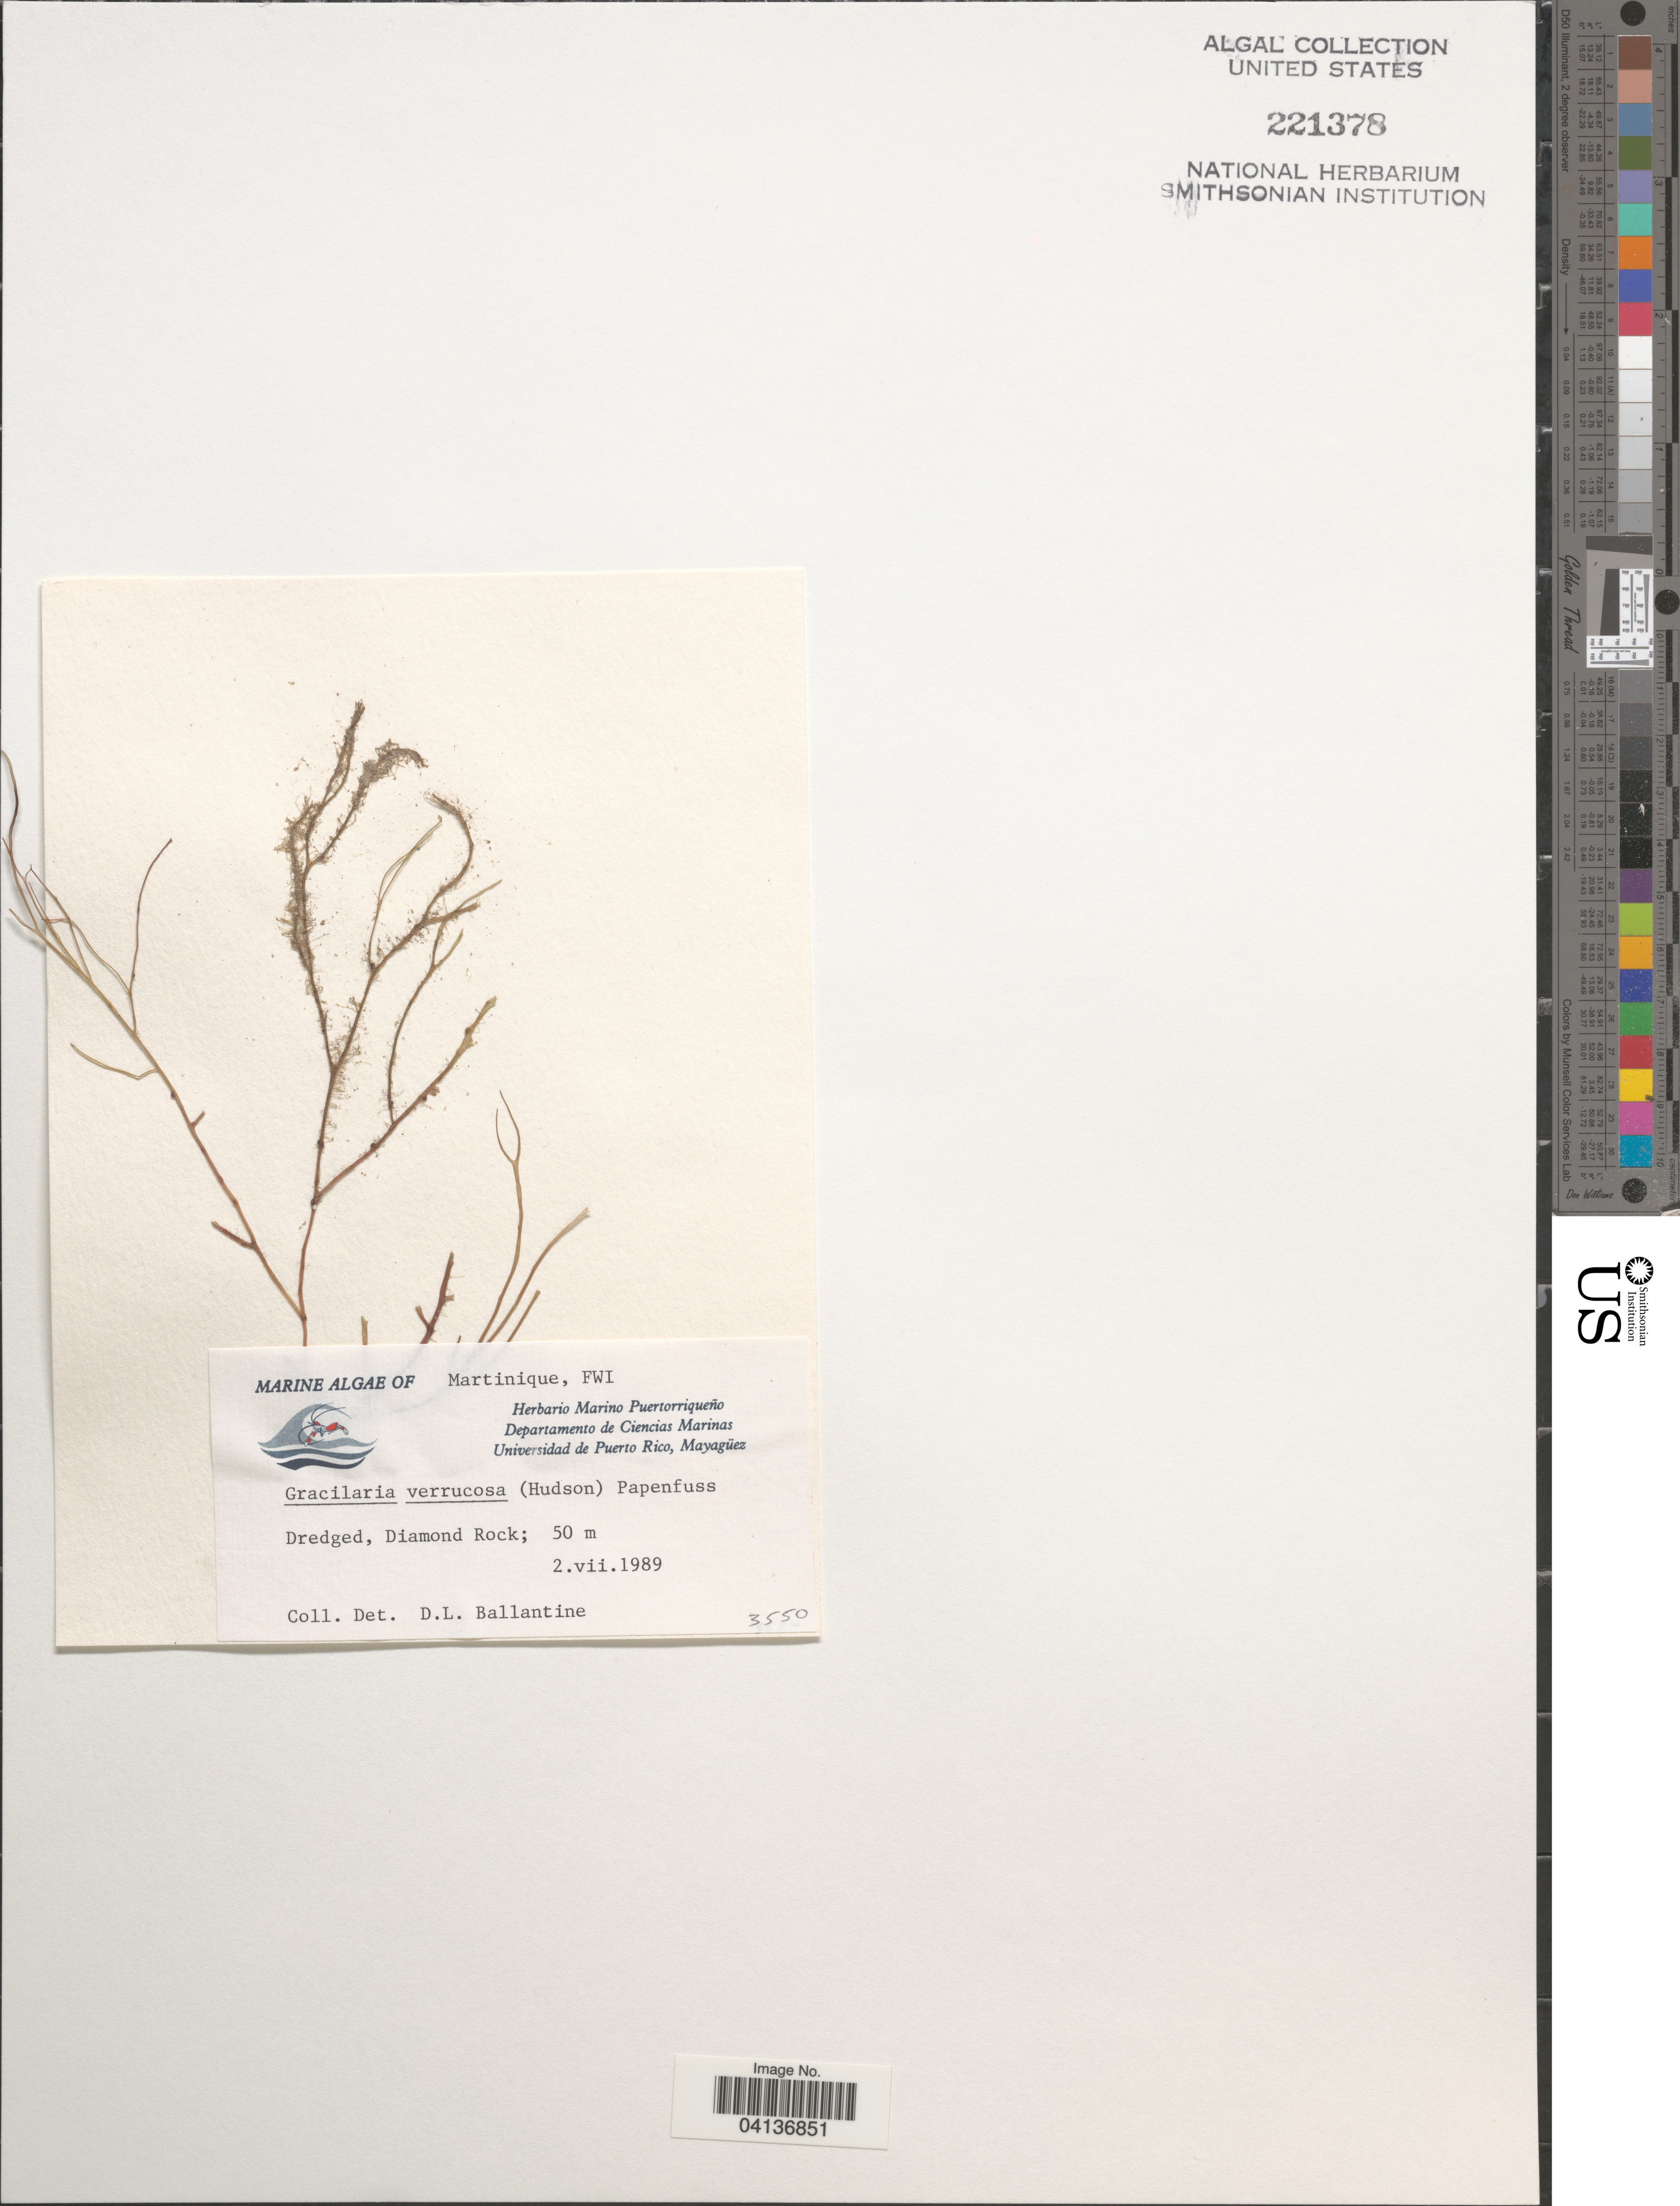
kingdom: Plantae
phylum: Rhodophyta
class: Florideophyceae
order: Gracilariales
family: Gracilariaceae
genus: Gracilariopsis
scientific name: Gracilariopsis longissima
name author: (S.G. Gmel.) Steentoft et al.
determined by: Algae name updating Project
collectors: D.L. Ballantine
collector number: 3550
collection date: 1989-07-02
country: Martinique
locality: FWI. Dredged, Diamond Rock.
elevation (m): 50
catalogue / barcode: US 221378